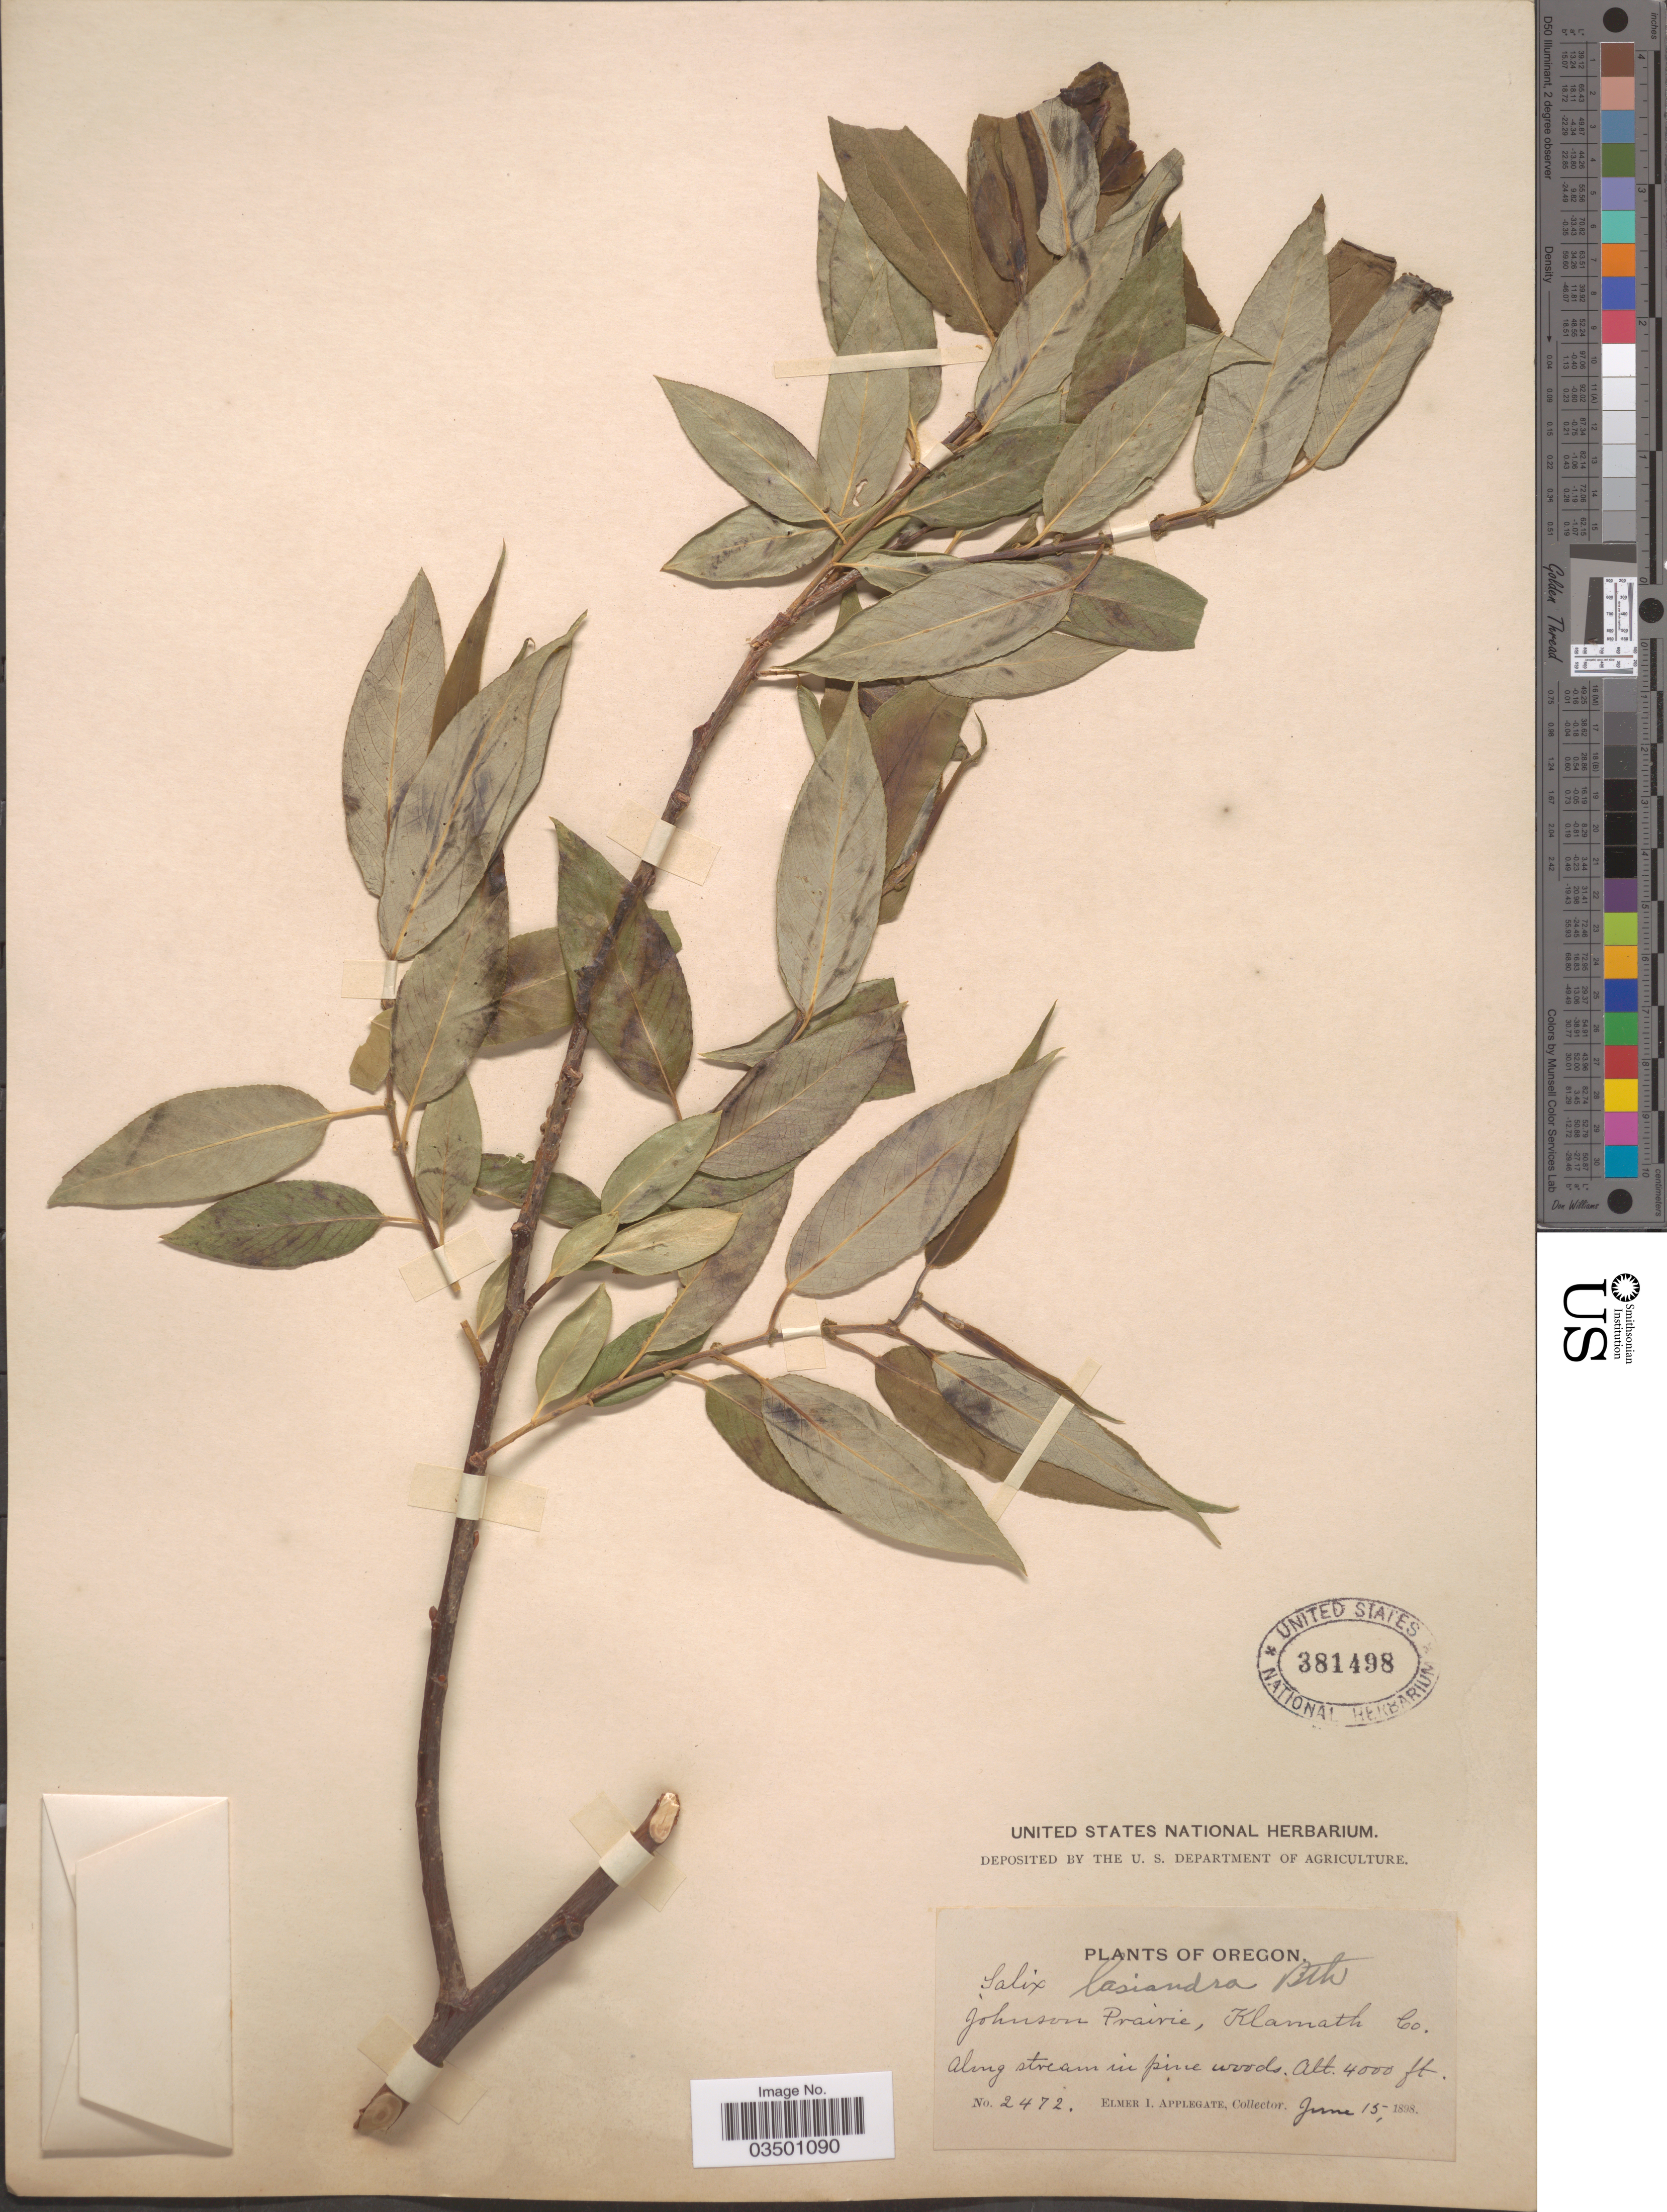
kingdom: Plantae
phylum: Tracheophyta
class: Magnoliopsida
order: Malpighiales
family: Salicaceae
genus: Salix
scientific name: Salix lasiandra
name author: Benth.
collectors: E. I. Applegate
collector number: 2472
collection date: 1898-06-15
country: United States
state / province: Oregon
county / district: Klamath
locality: Johnson Prairie, Klamath Co. Along stream in pine woods.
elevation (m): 1219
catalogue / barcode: US 381498